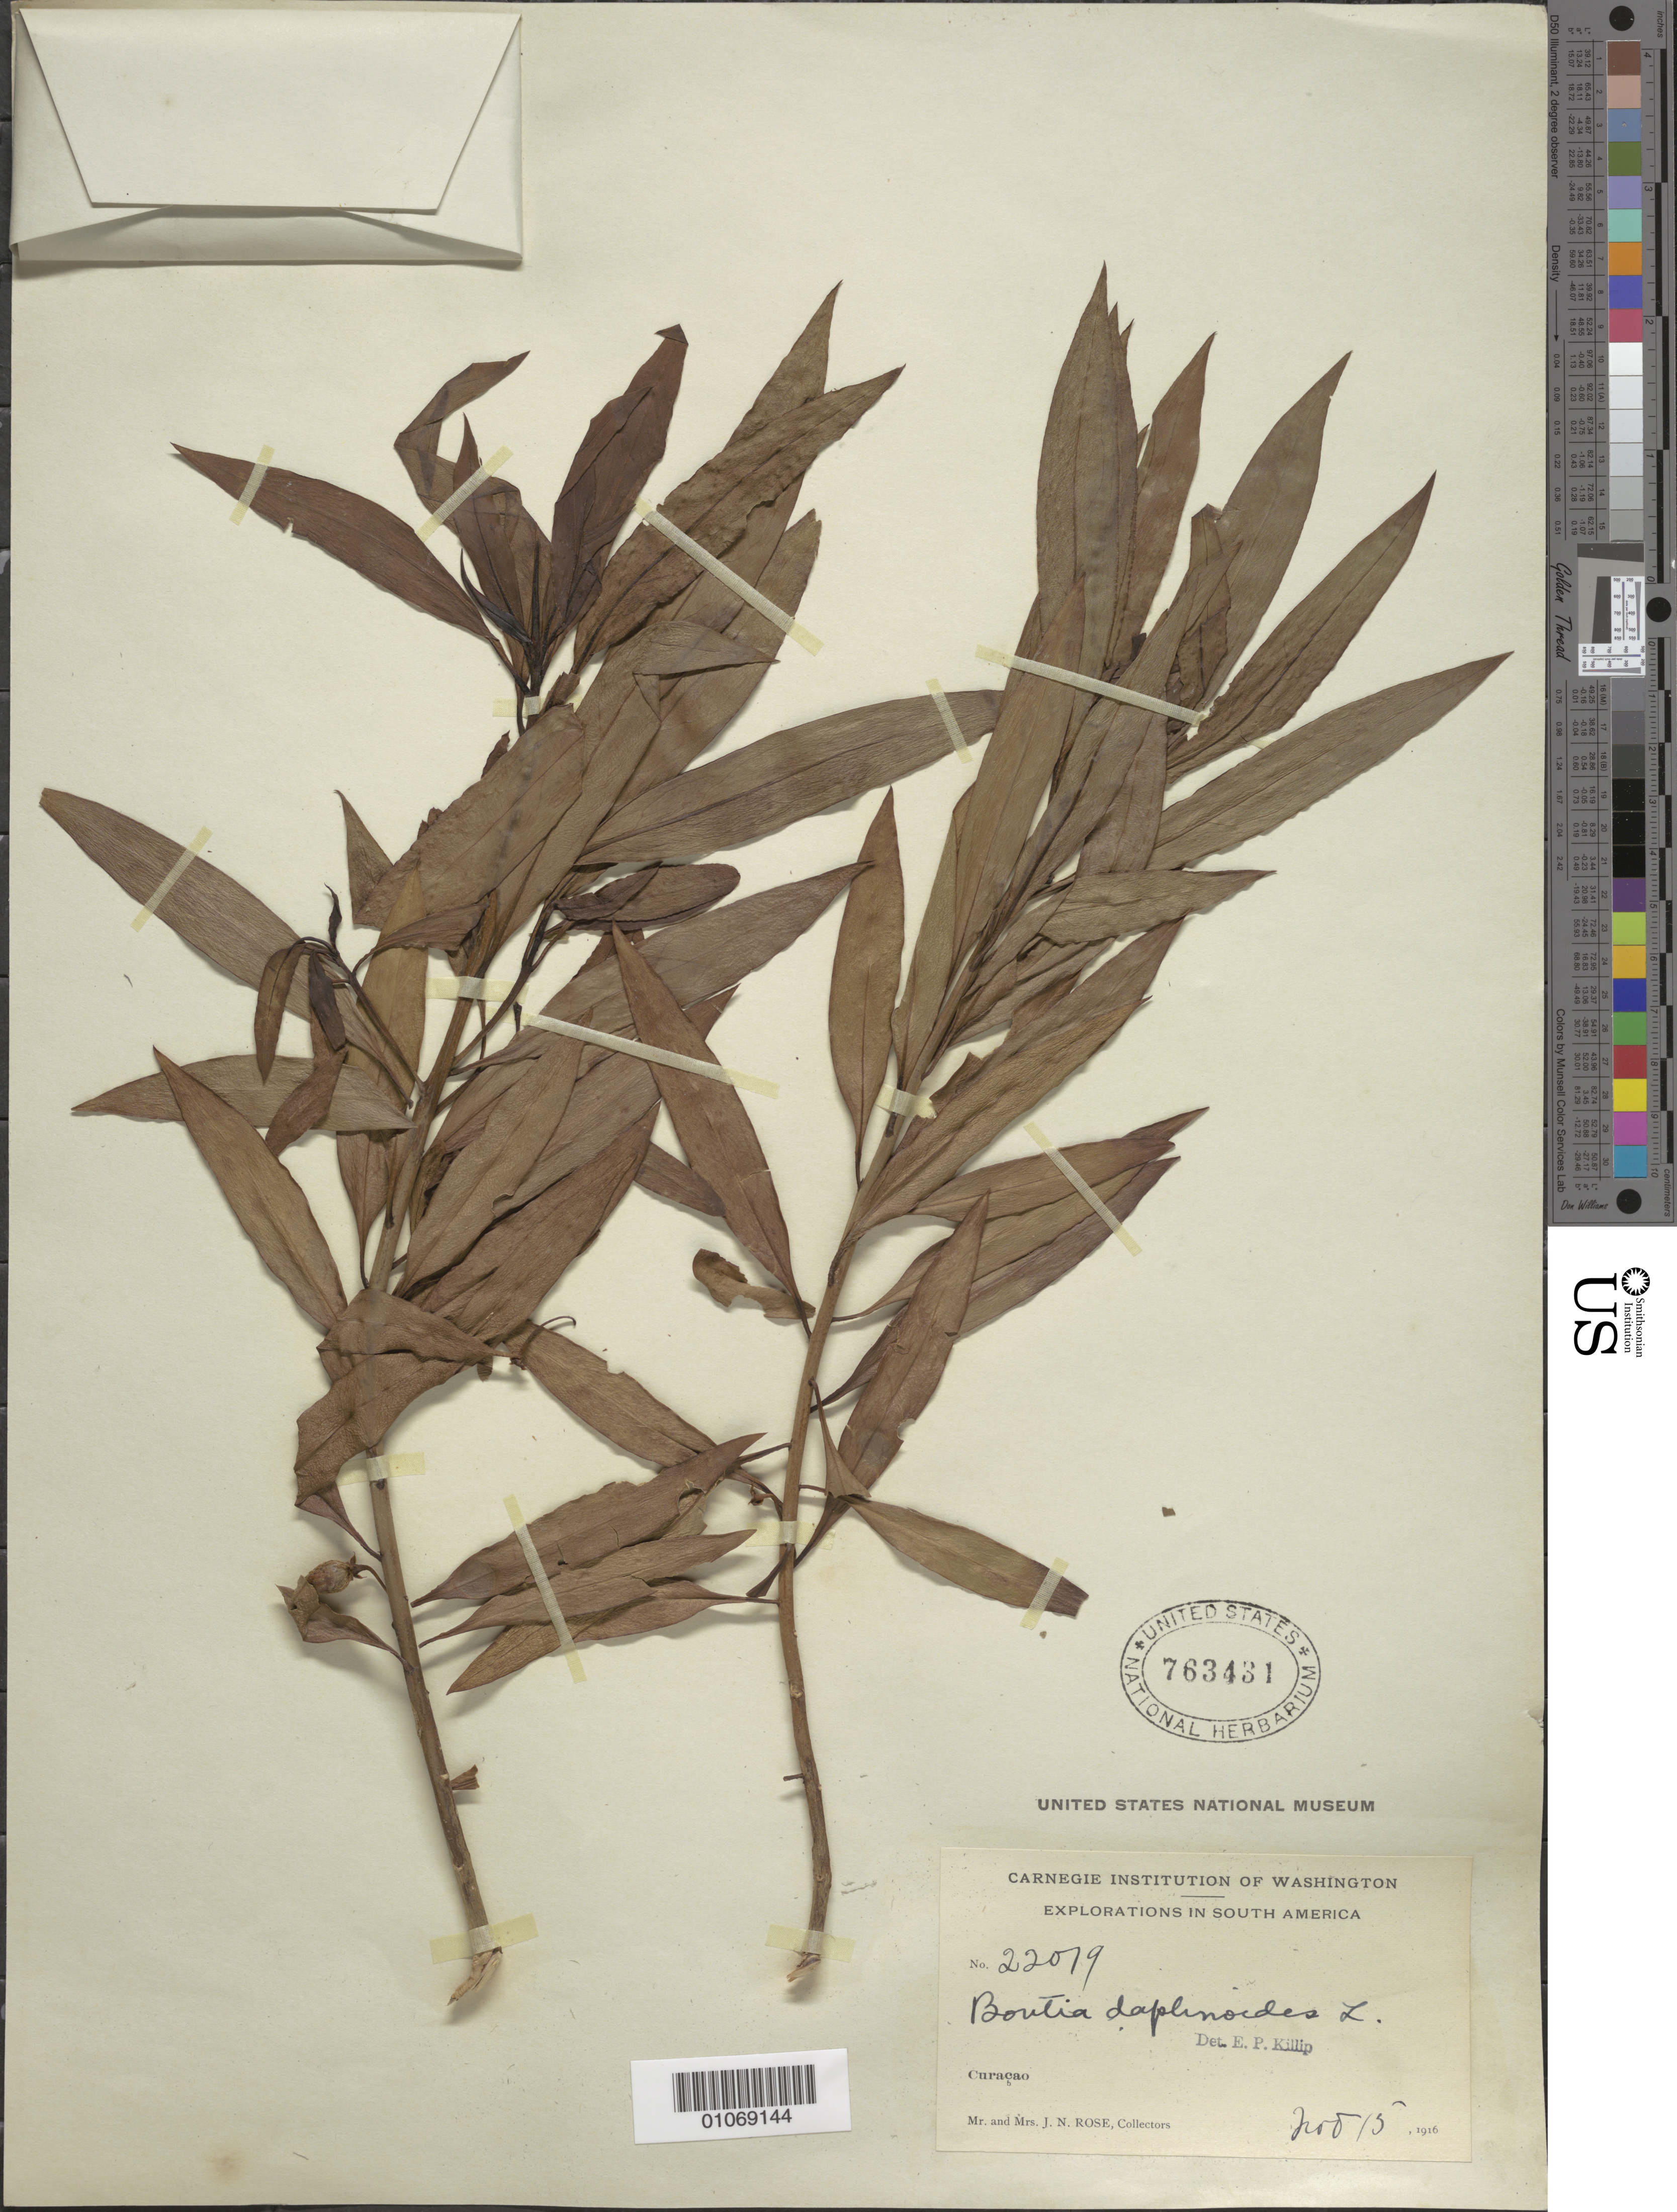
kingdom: Plantae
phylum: Tracheophyta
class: Magnoliopsida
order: Lamiales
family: Scrophulariaceae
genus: Bontia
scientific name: Bontia daphnoides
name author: L.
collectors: J. N. Rose & L. B. Rose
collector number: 22079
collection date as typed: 16 Feb 1916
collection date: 1916-02-16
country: Curaçao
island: Curaçao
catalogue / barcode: US 763431